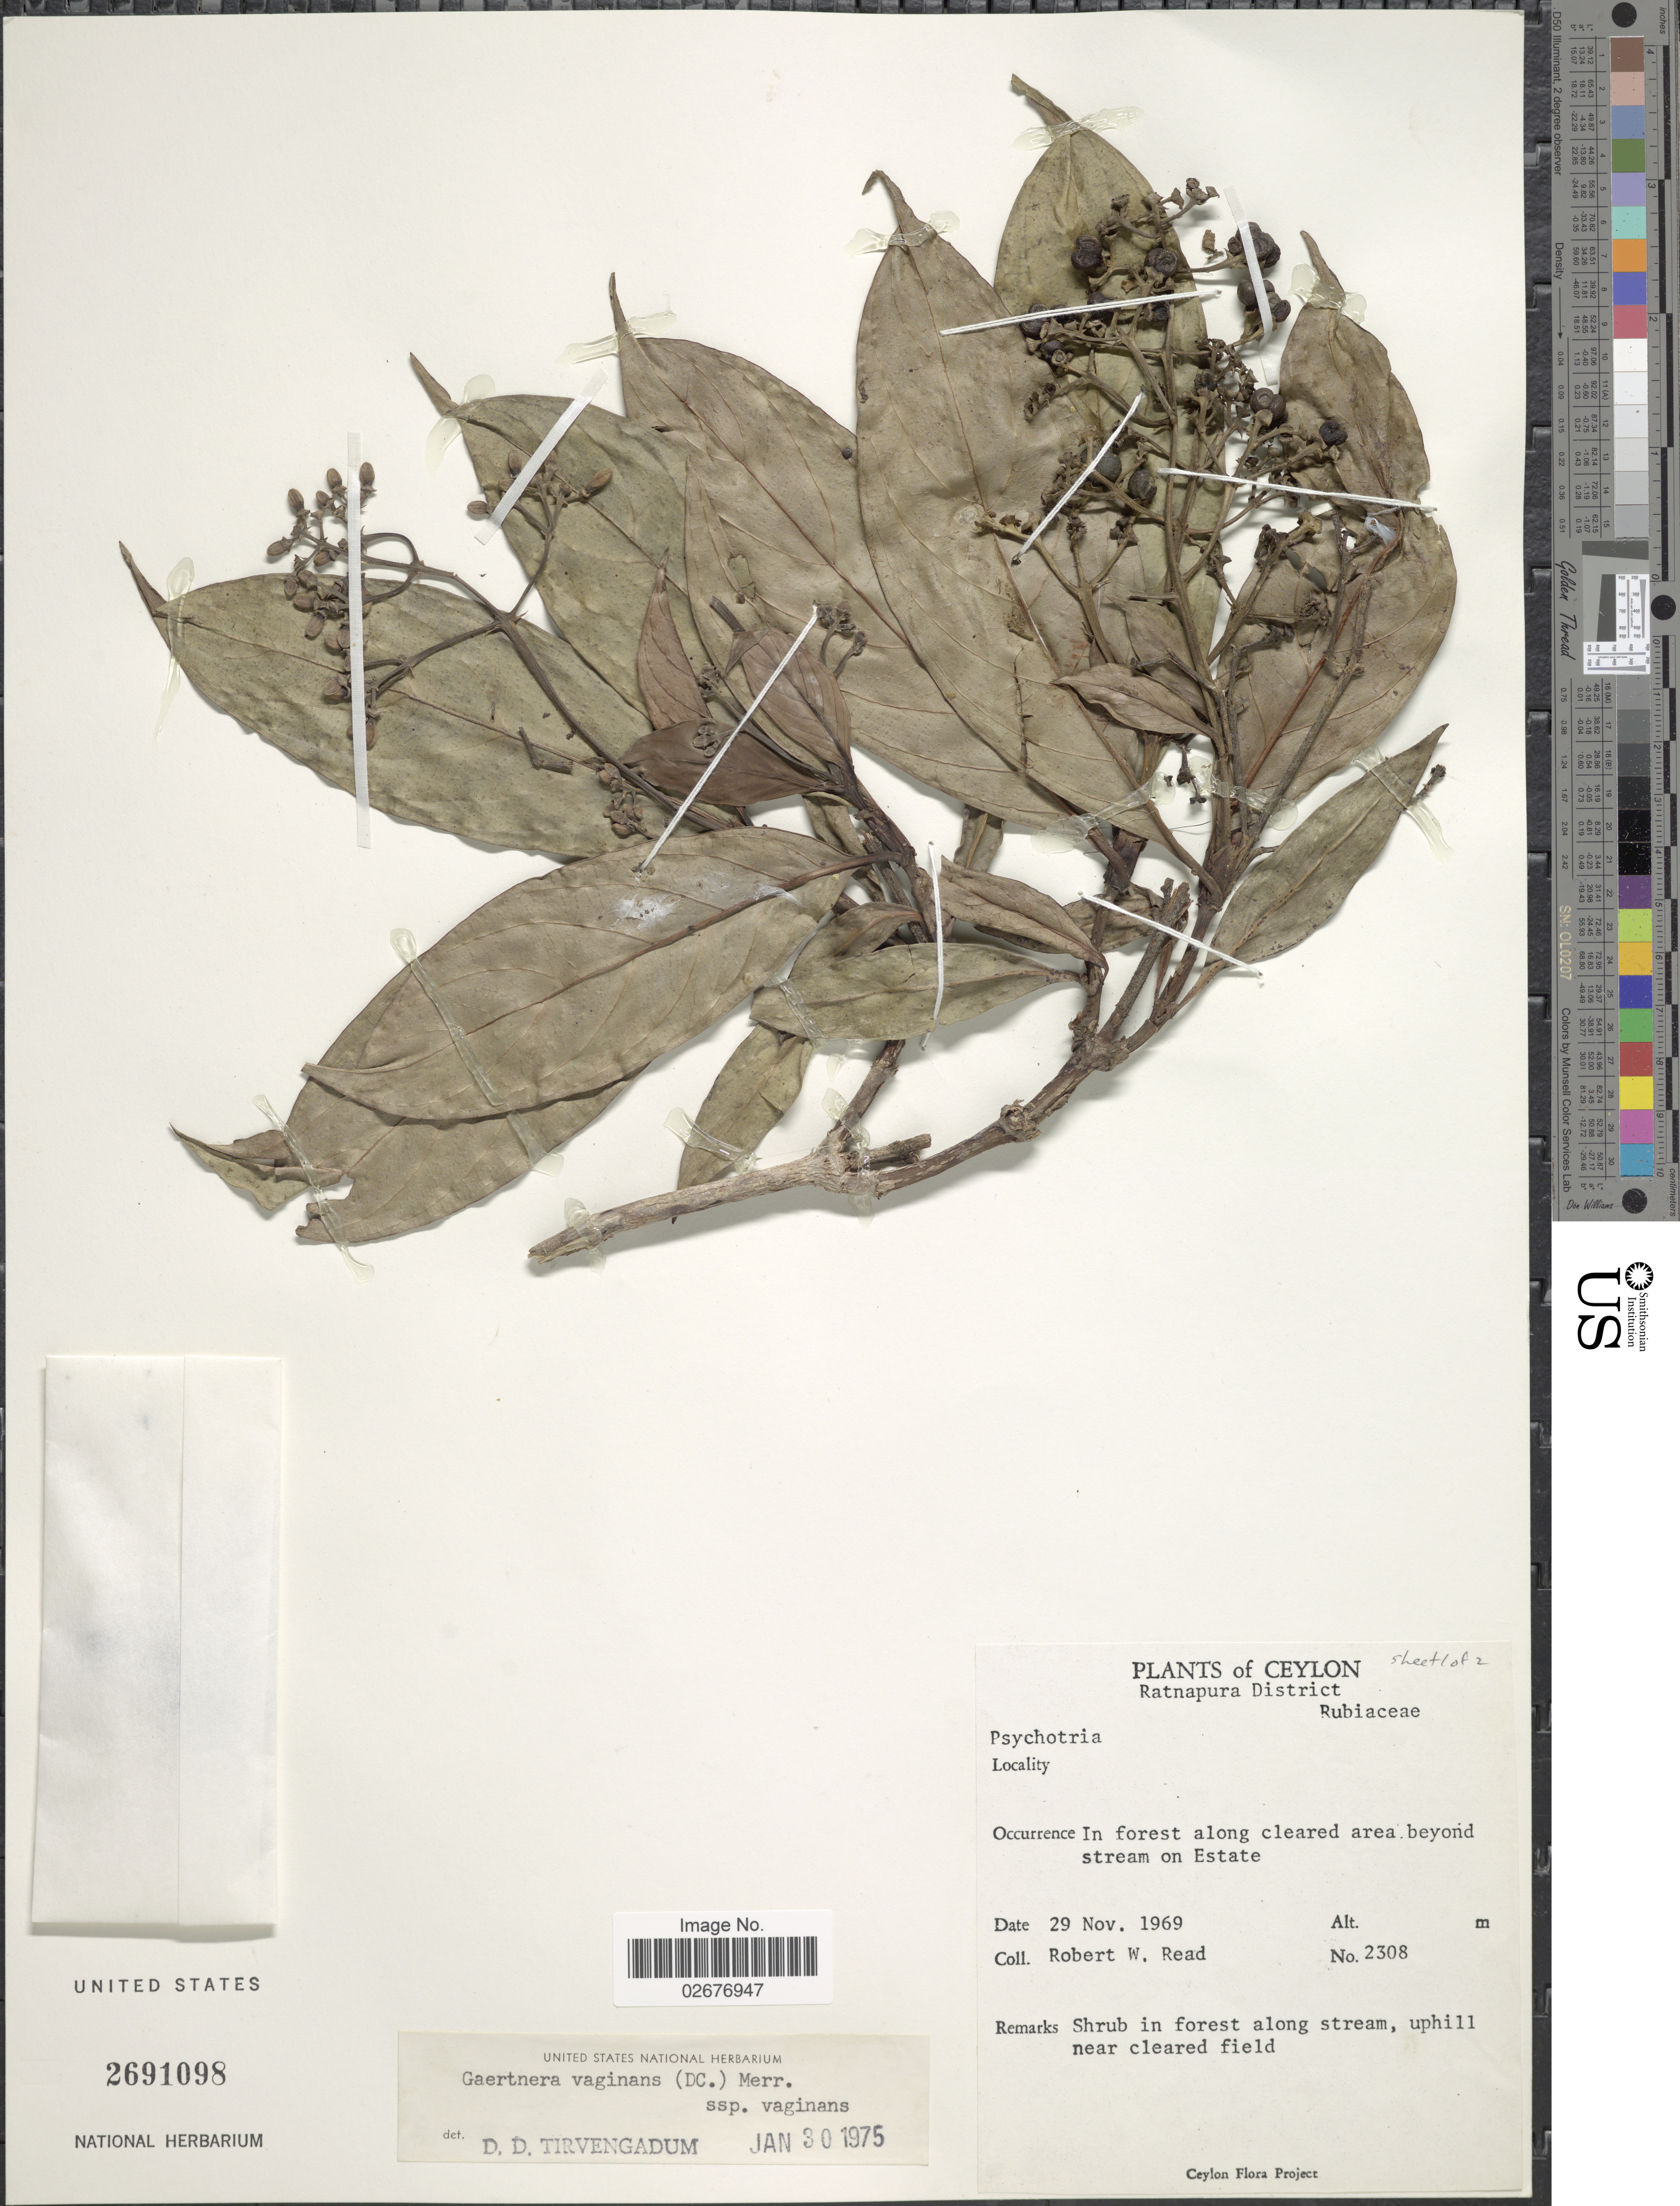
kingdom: Plantae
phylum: Tracheophyta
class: Magnoliopsida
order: Gentianales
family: Rubiaceae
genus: Gaertnera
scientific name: Gaertnera vaginans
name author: (DC.) Merr.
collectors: R. W. Read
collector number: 2308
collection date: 1969-11-29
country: Sri Lanka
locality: Ceylon, Ratnapura District, in forest along cleared area beyond stream on Estate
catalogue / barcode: US 2691098